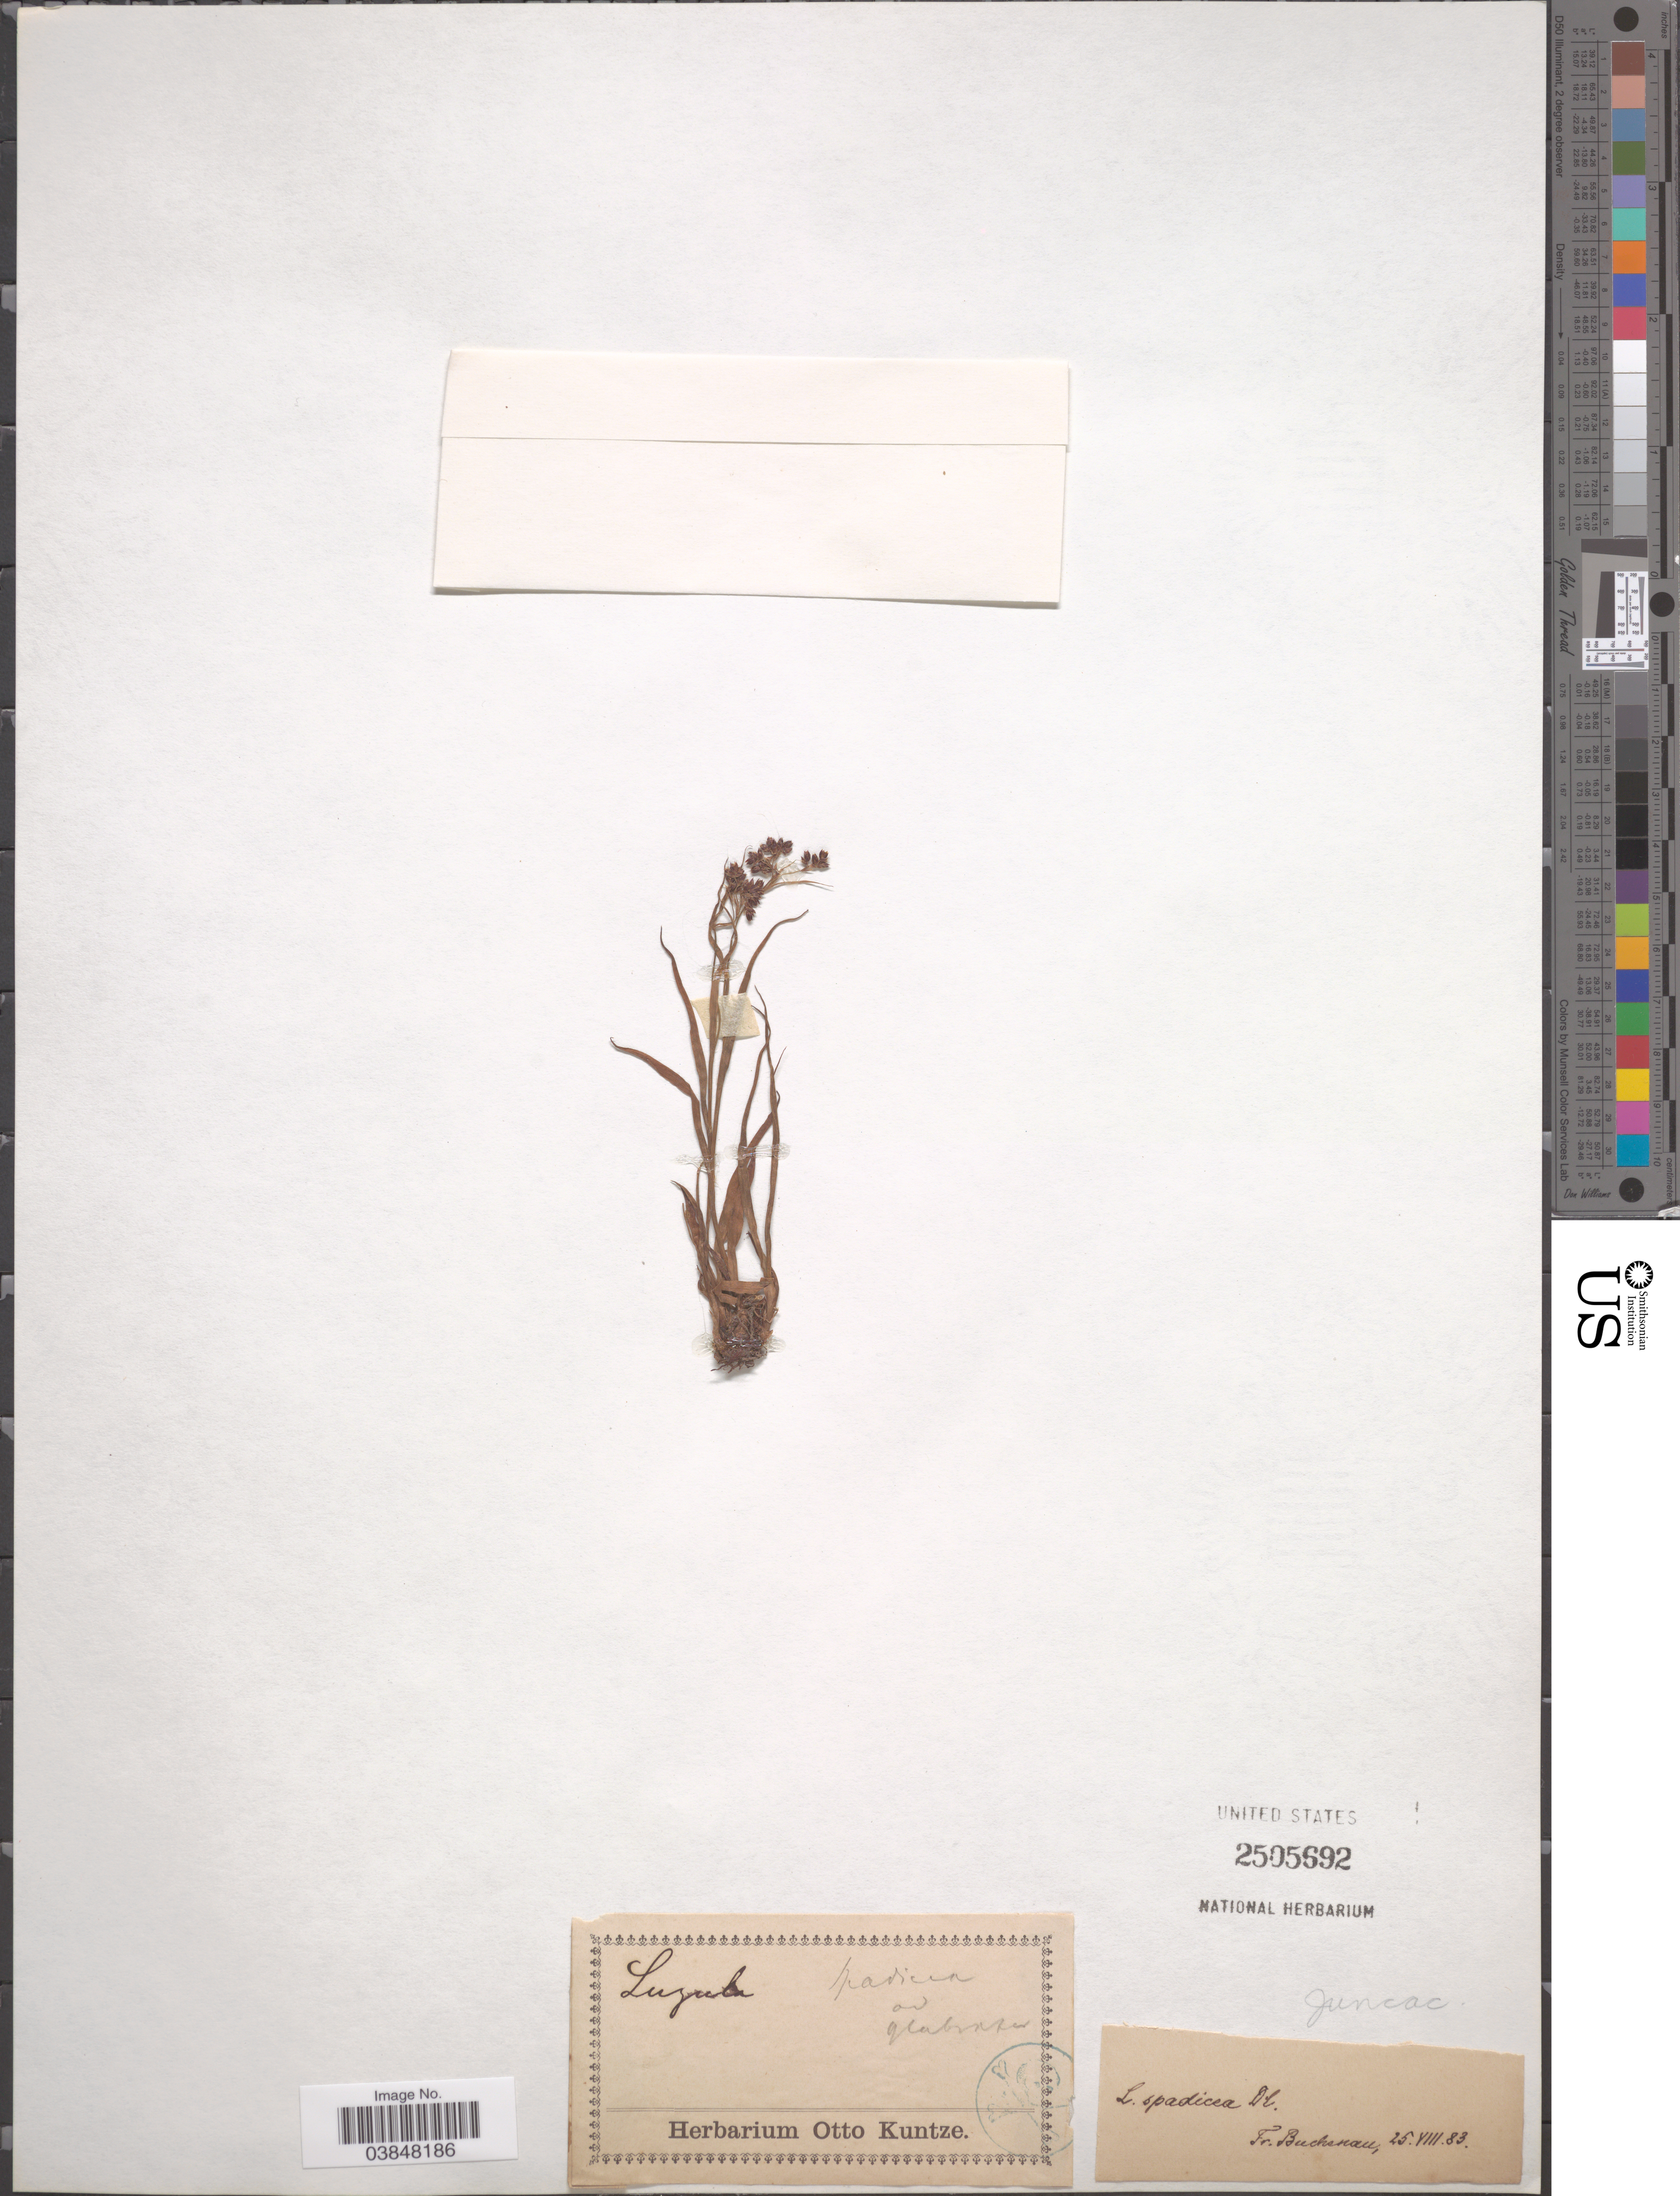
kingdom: Plantae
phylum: Tracheophyta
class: Liliopsida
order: Poales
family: Juncaceae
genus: Luzula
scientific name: Luzula spadicea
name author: DC.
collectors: F. Buchenau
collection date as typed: Transcribed d/m/y: 25/8/83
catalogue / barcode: US 2505692